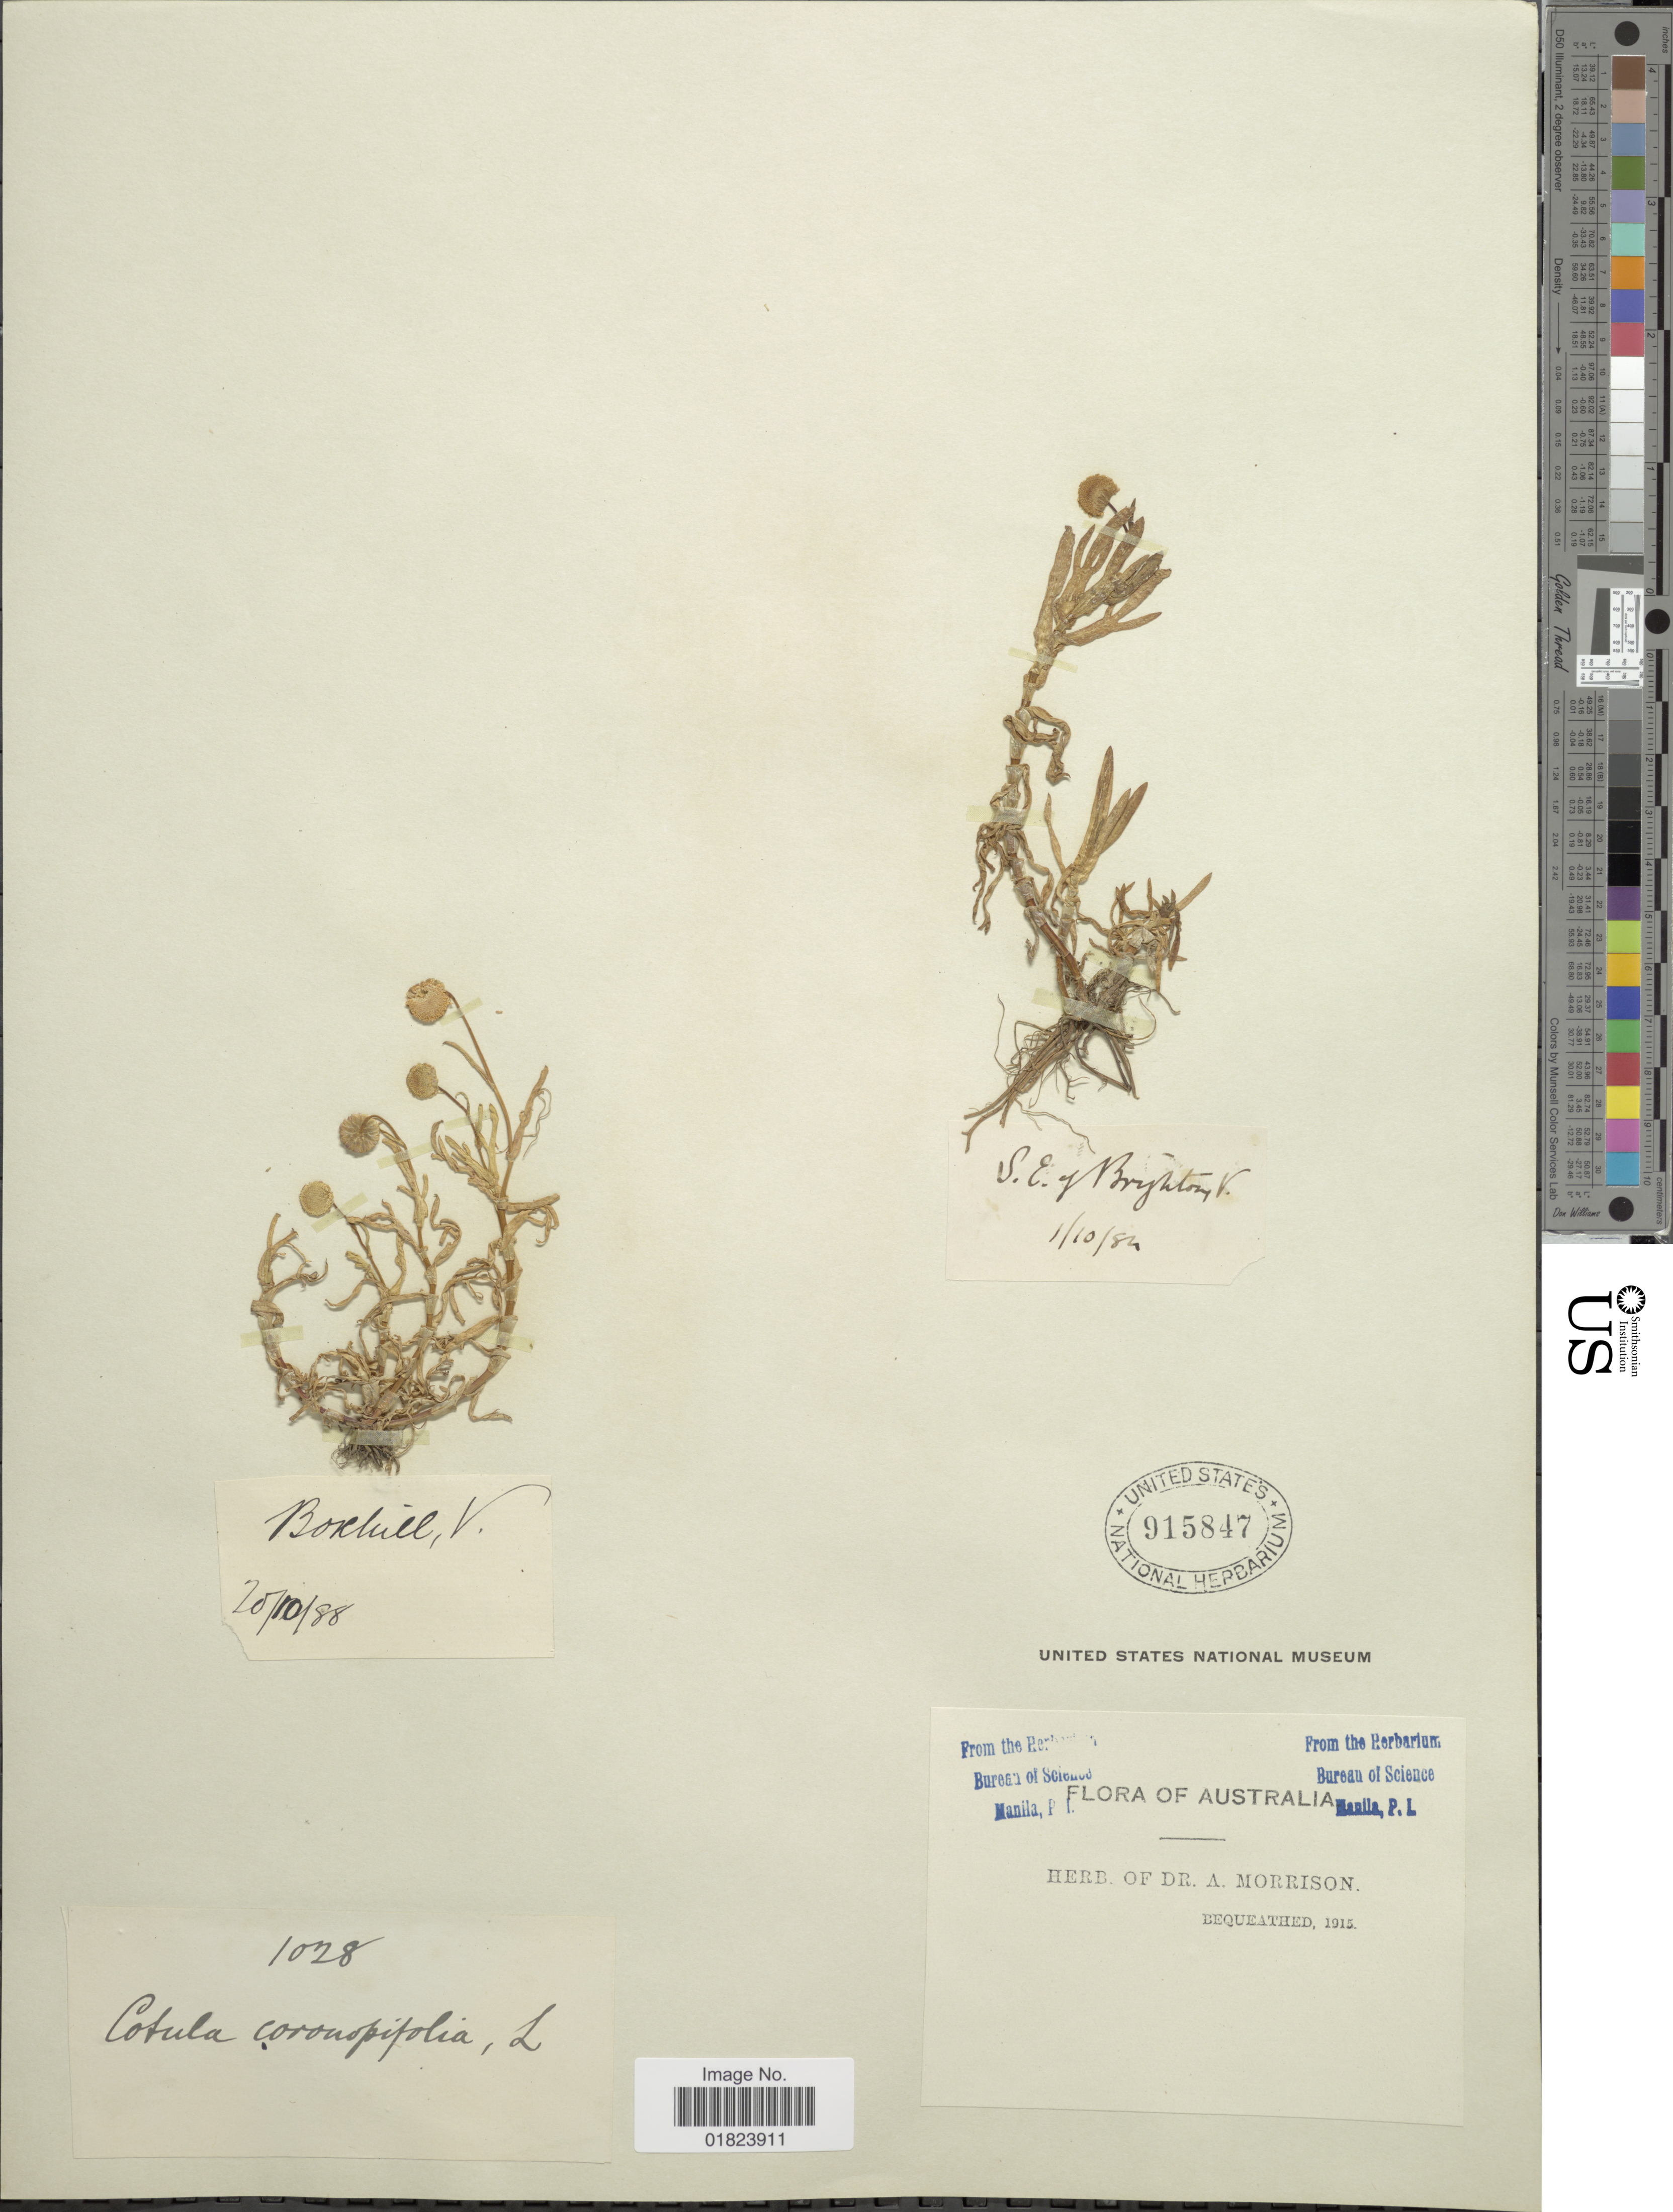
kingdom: Plantae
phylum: Tracheophyta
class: Magnoliopsida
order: Asterales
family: Asteraceae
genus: Cotula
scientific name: Cotula coronopifolia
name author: L.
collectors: V. Borteill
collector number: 1028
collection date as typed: Transcribed d/m/y: 20/10/88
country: Australia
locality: S.E. of Brighton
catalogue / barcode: US 915847